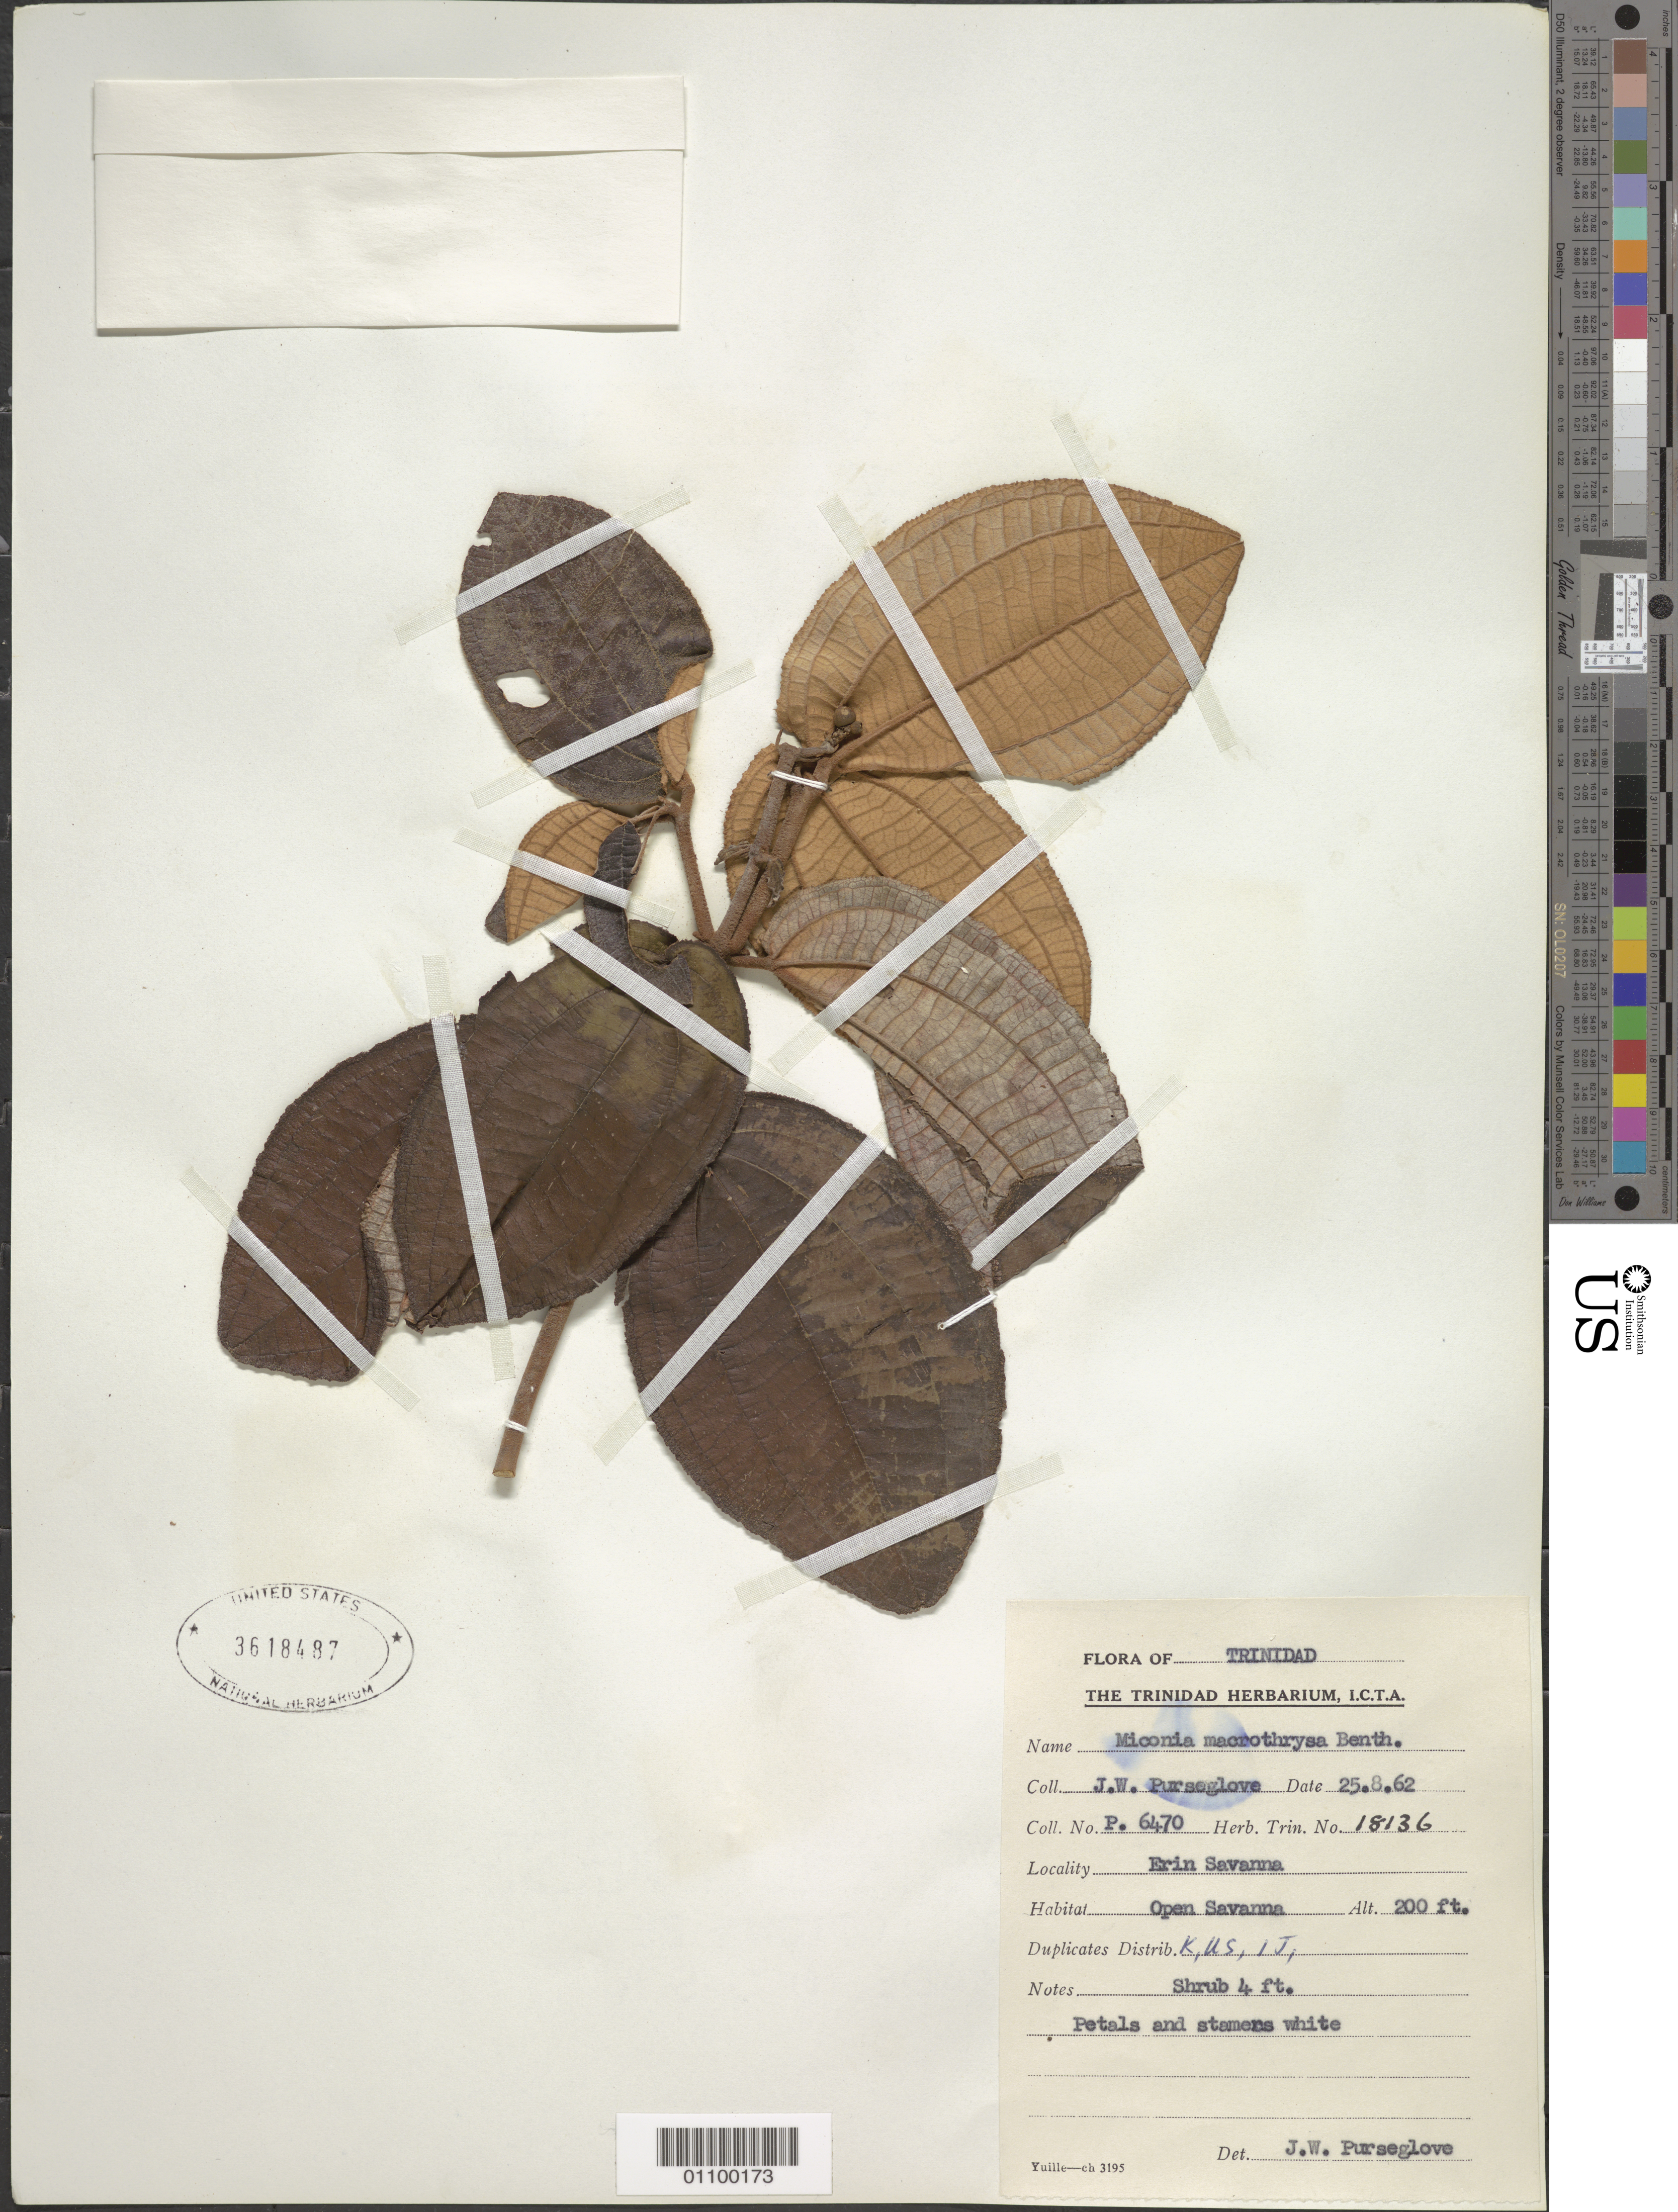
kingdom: Plantae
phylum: Tracheophyta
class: Magnoliopsida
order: Myrtales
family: Melastomataceae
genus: Miconia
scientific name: Miconia macrothyrsa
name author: Benth.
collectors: J. Purseglove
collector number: P.6470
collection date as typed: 25 Aug 1962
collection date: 1962-08-25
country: Trinidad and Tobago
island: Trinidad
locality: Erin savanna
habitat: Herb. Trin. No. 18136; Habitat open savanna;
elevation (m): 61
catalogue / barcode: US 3618487